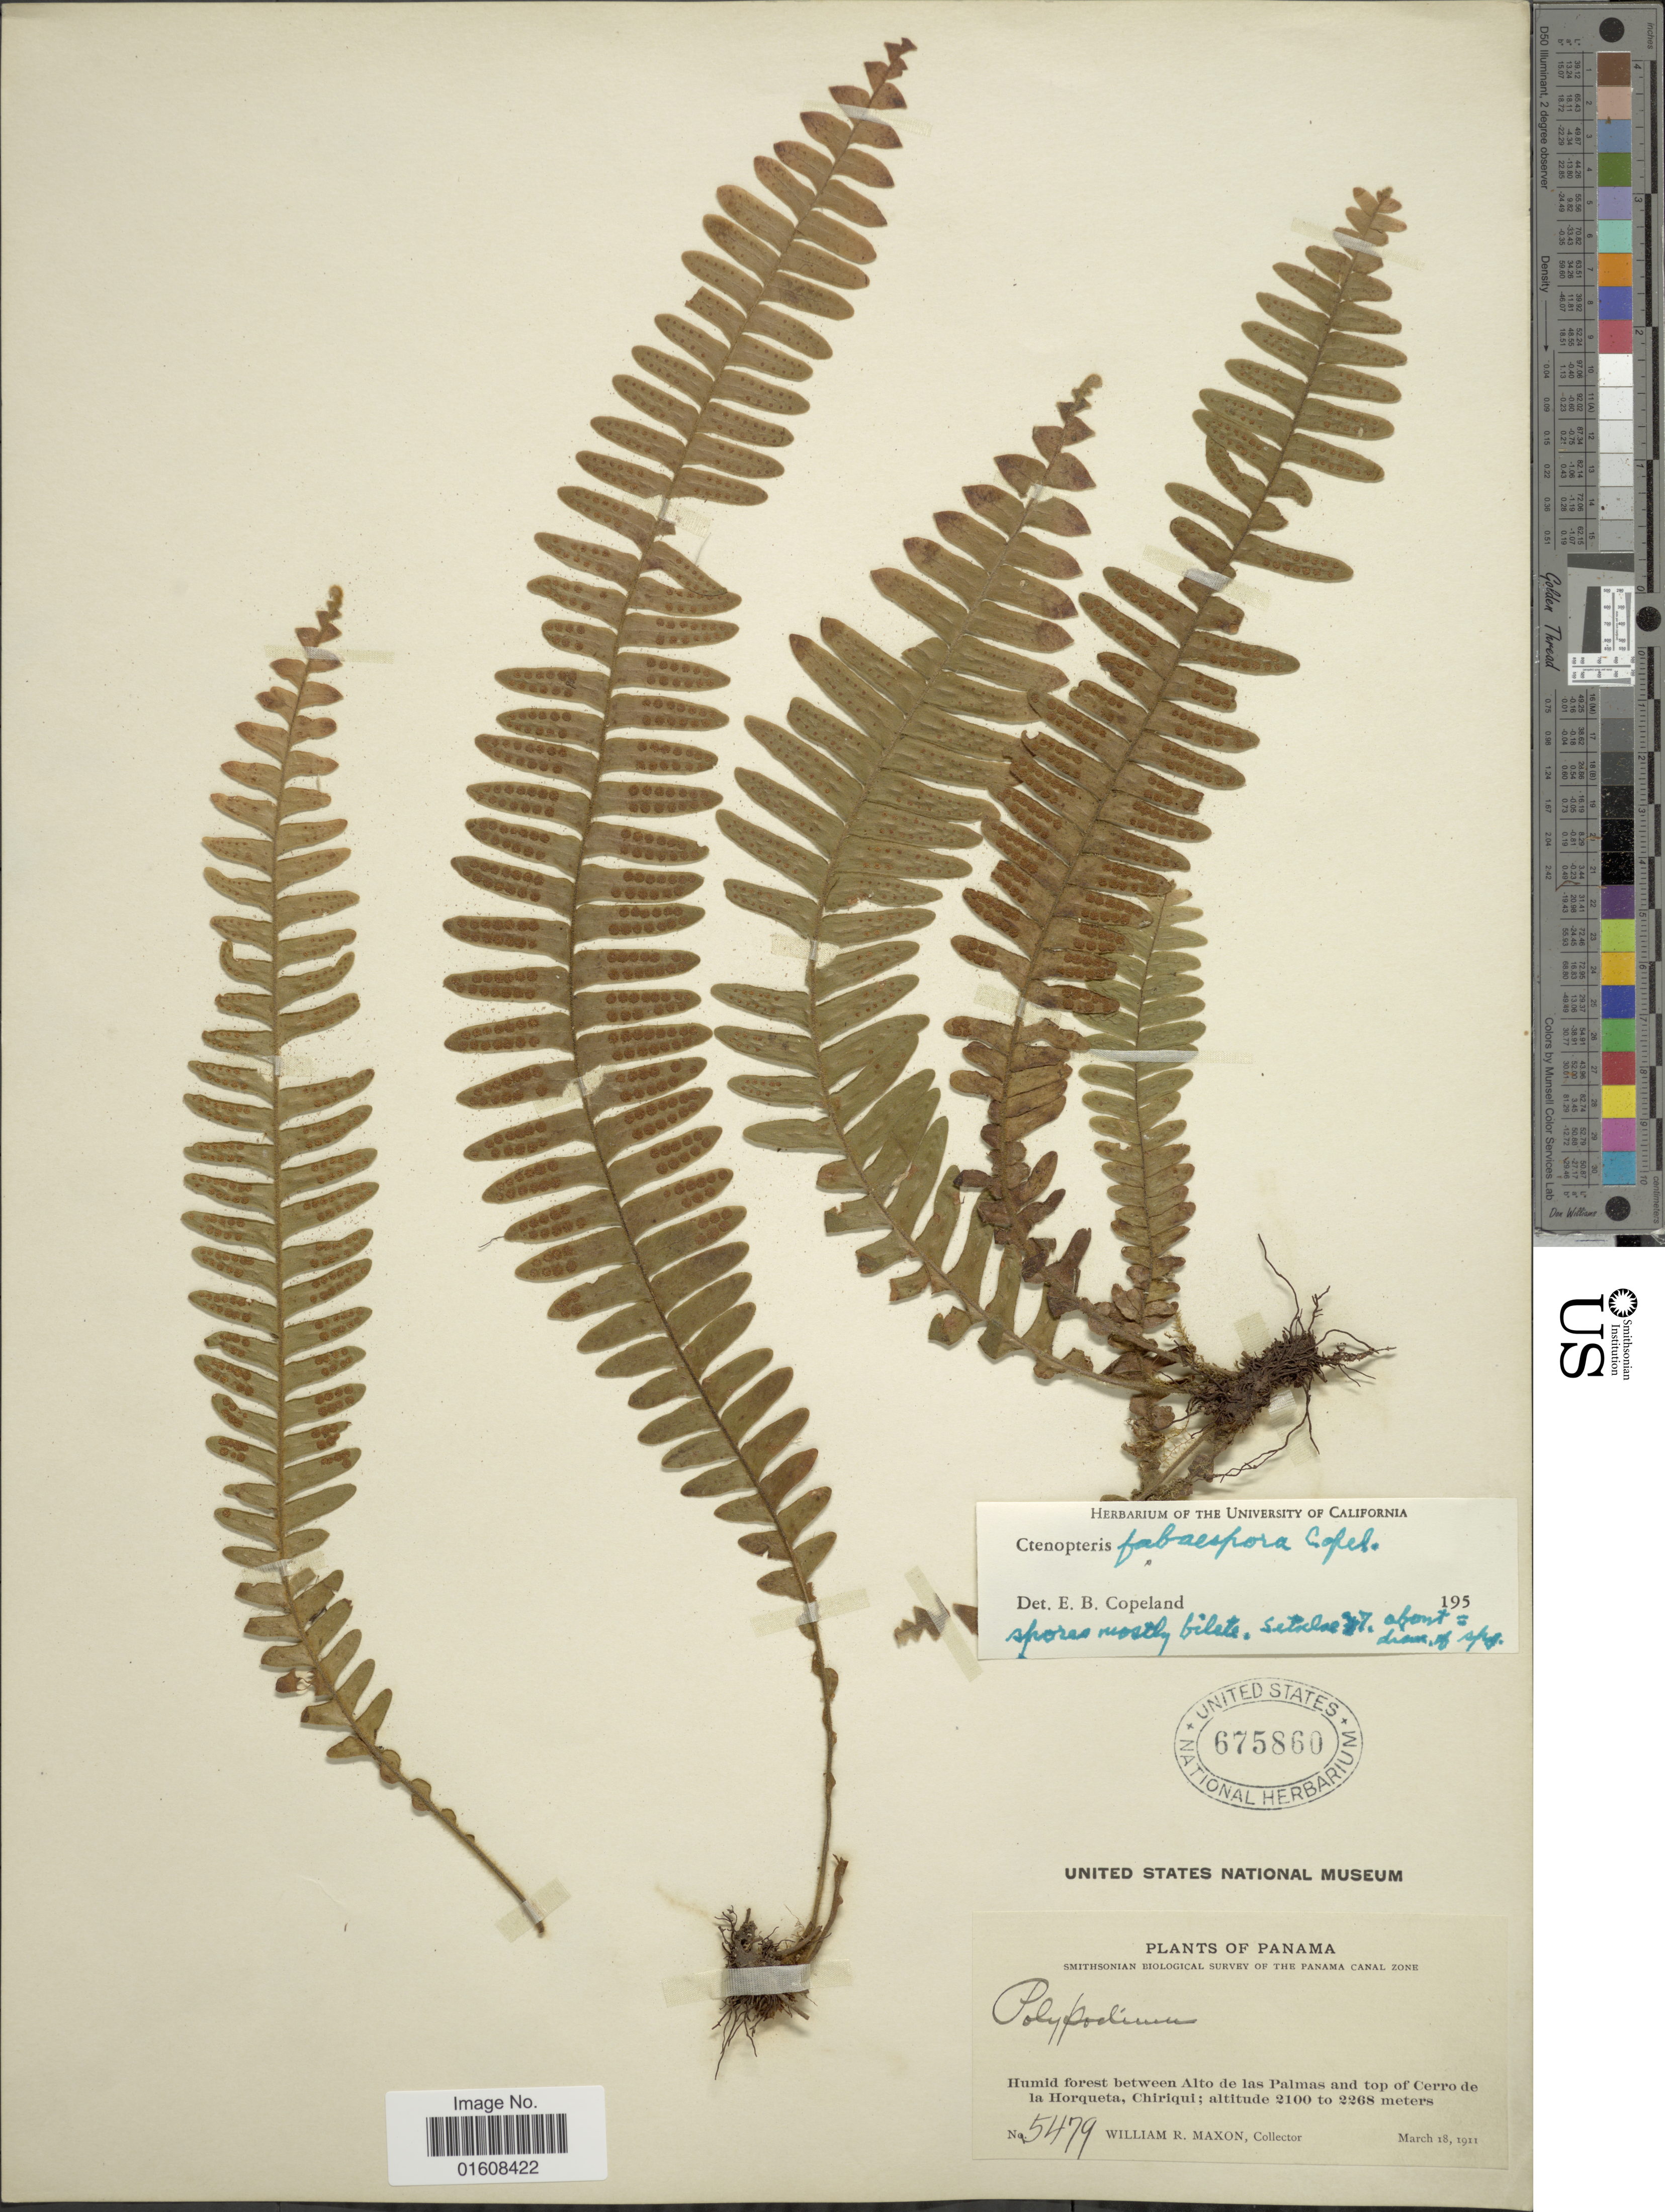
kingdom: Plantae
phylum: Tracheophyta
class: Polypodiopsida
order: Polypodiales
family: Polypodiaceae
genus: Alansmia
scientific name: Alansmia lanigera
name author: (Desv.) Moguel & M. Kessler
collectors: W. R. Maxon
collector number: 5479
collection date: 1911-03-18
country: Panama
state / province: Chiriqui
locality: Panama Canal zone. Humid forest between Alto de las Palmas and top of Cerro de la Horqueta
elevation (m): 2100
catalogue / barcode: US 675860